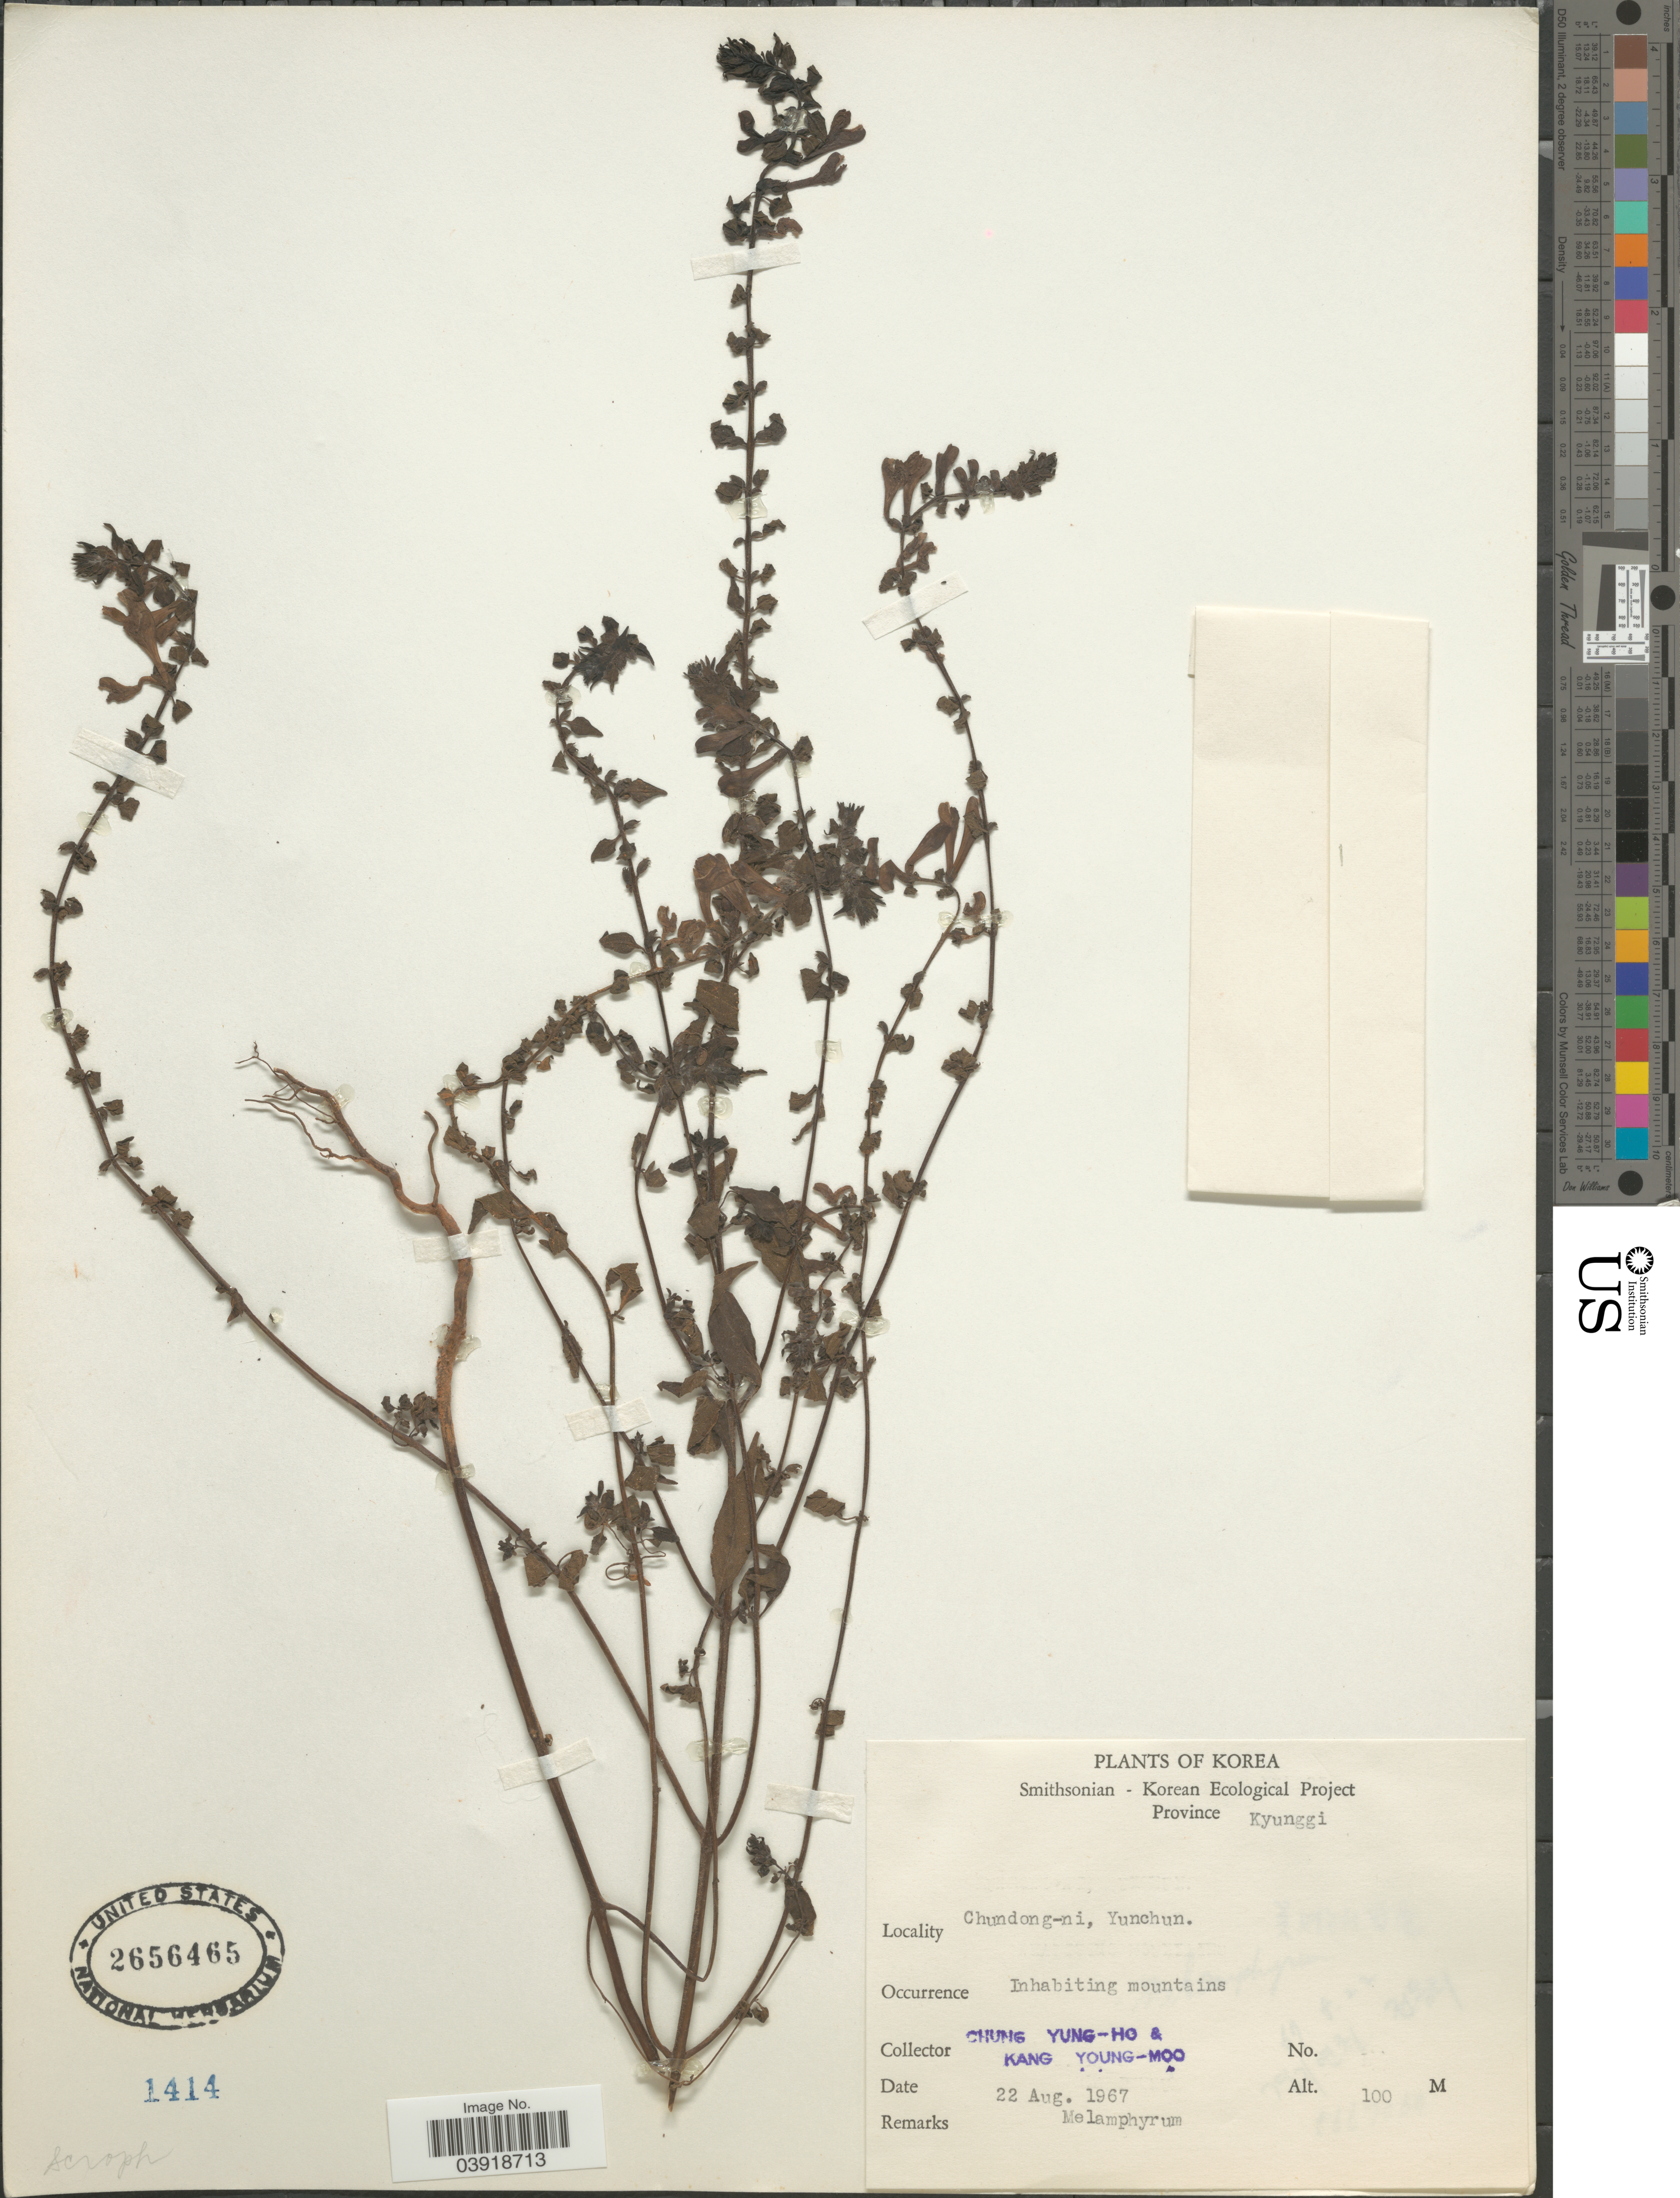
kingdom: Plantae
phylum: Tracheophyta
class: Magnoliopsida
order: Lamiales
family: Orobanchaceae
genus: Melampyrum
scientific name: Melampyrum sp.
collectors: C. Yung-Ho & K. Young-Moo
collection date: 1967-08-22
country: South Korea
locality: Province Kyunggi. Chundong-ni, Yunchun.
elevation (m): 100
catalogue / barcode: US 2656465